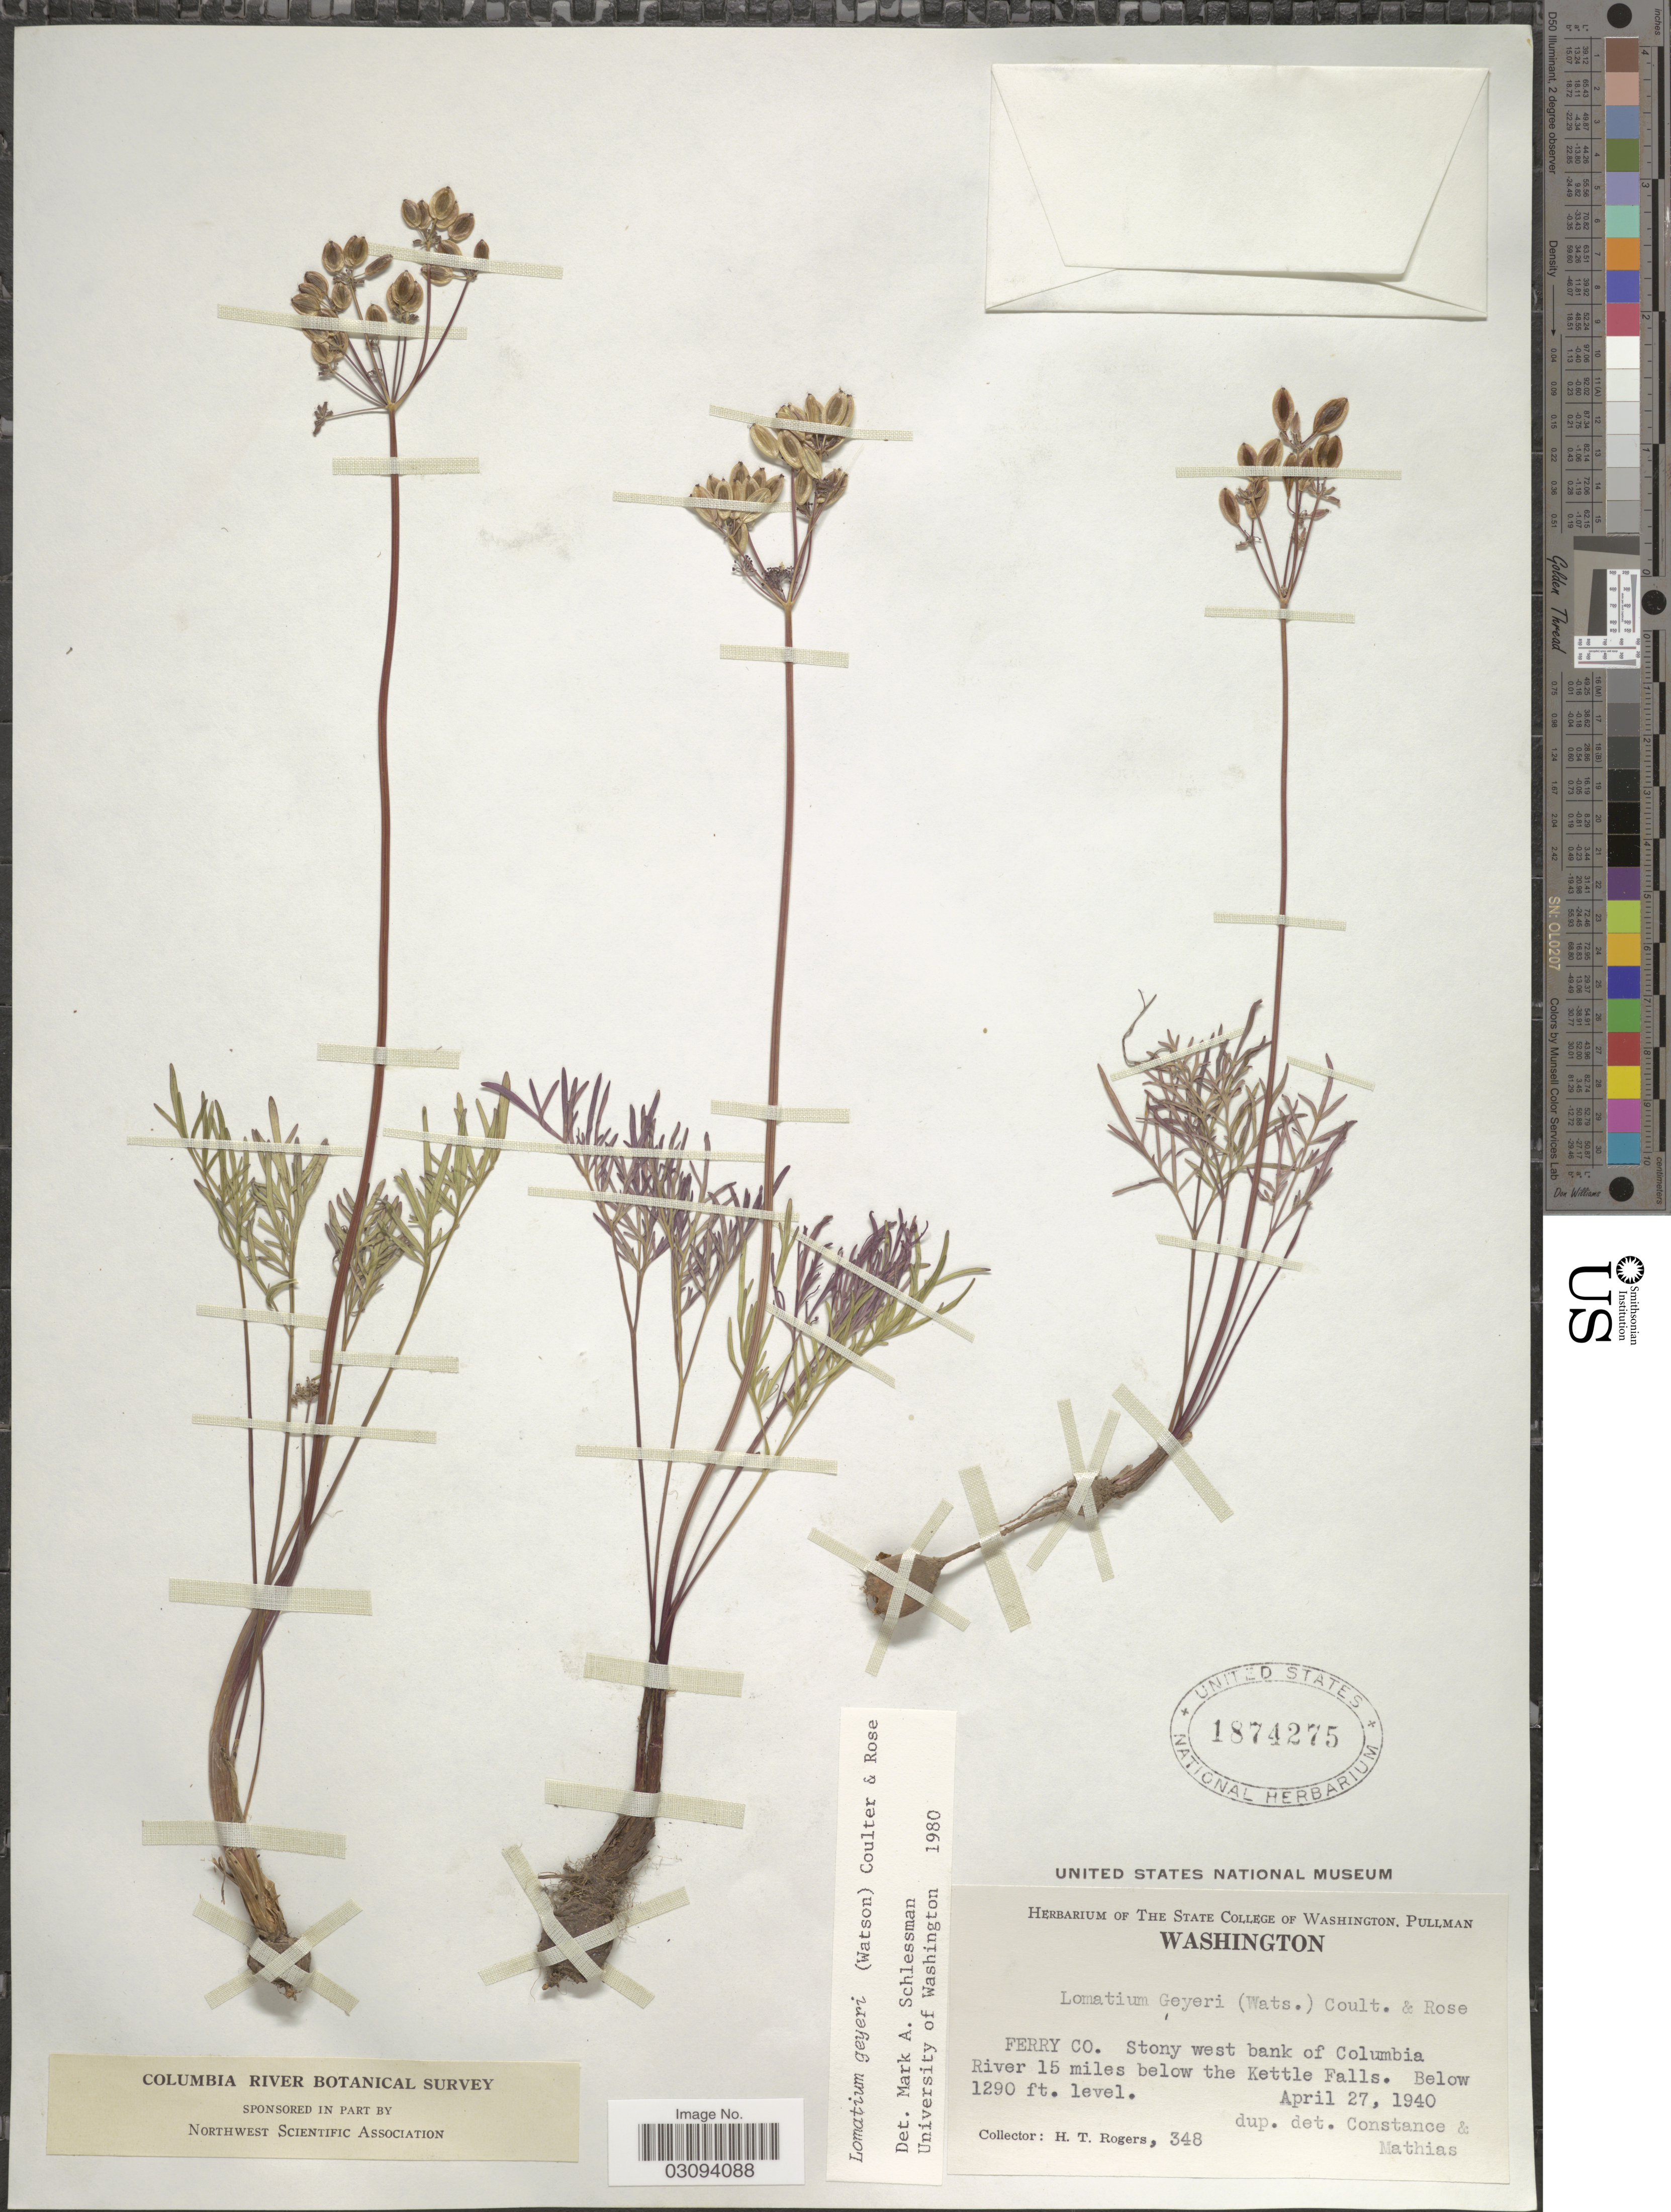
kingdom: Plantae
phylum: Tracheophyta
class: Magnoliopsida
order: Apiales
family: Apiaceae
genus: Lomatium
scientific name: Lomatium geyeri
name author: (S. Watson) J.M. Coult. & Rose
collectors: H. Rogers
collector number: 348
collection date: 1940-04-27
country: United States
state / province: Washington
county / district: Ferry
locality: Ferry Co. Stony west bank of Columbia River 15 miles below the Kettle Falls.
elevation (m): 393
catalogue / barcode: US 1874275